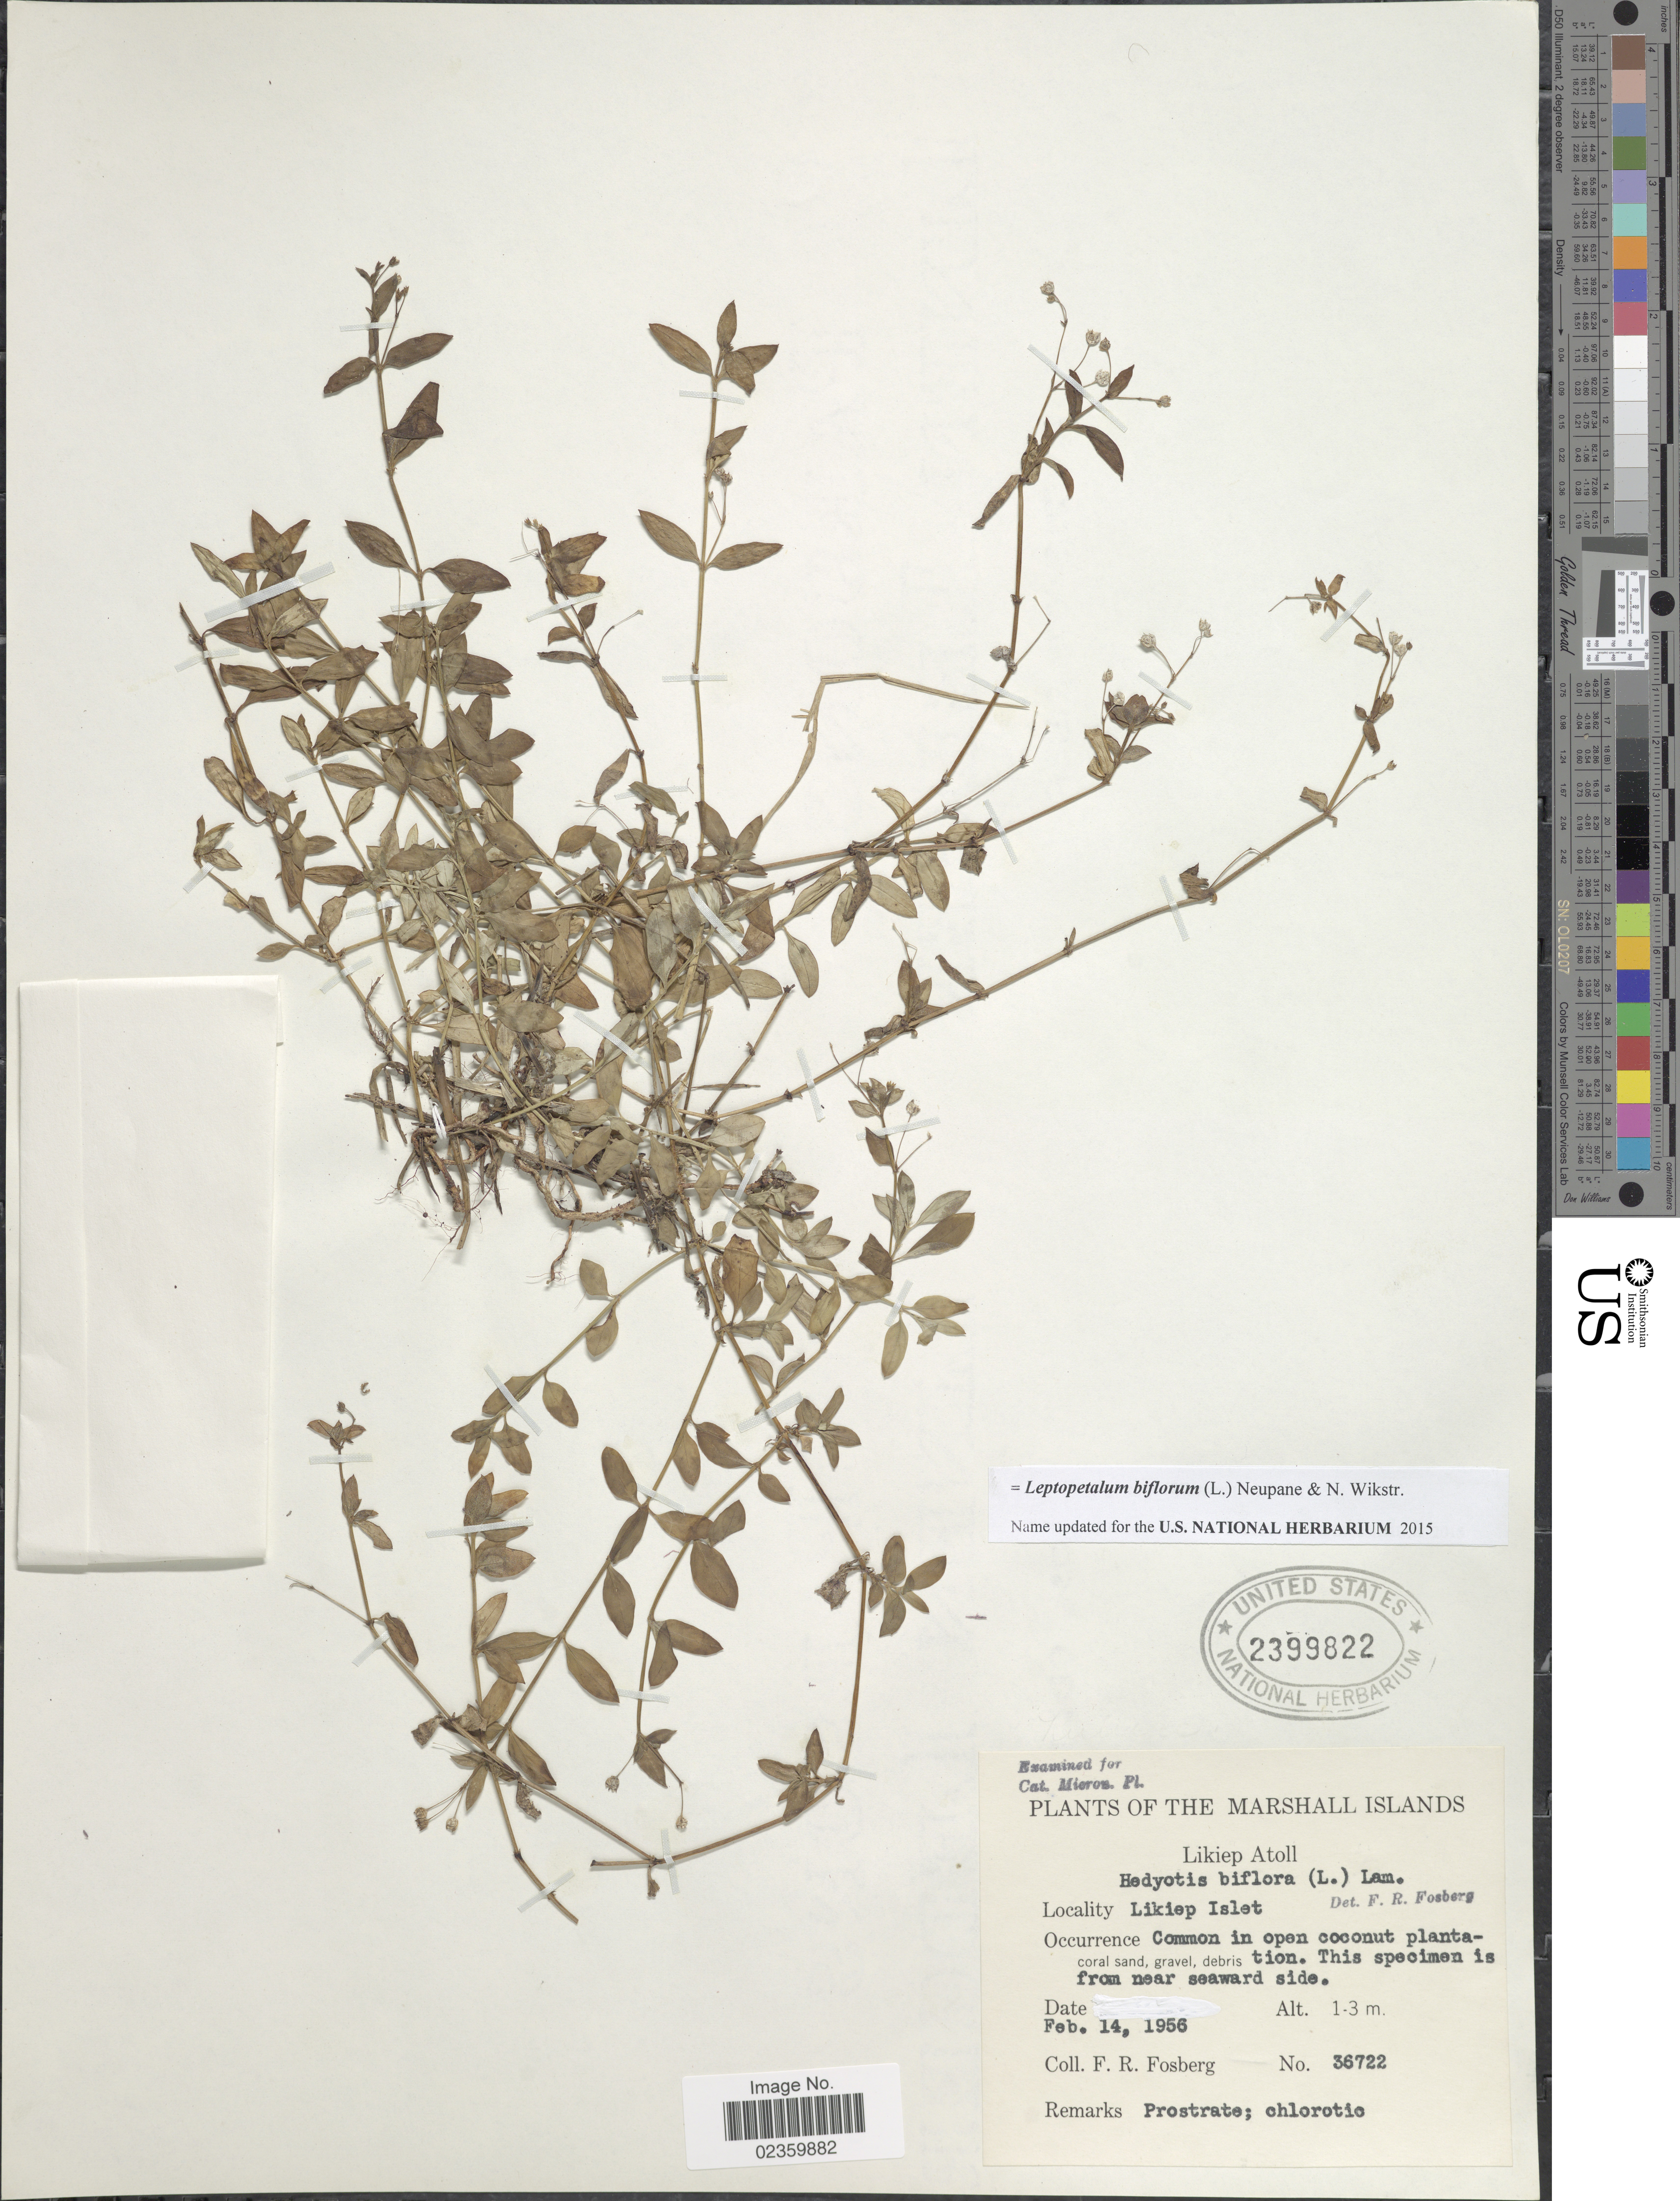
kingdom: Plantae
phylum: Tracheophyta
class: Magnoliopsida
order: Gentianales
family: Rubiaceae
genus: Leptopetalum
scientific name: Leptopetalum biflorum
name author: (L.) Neupane & N. Wikstr.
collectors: F. R. Fosberg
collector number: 36722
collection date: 1956-02-14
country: Marshall Islands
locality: Likiep Atoll. Likiep Islet.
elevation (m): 1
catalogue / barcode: US 2399822